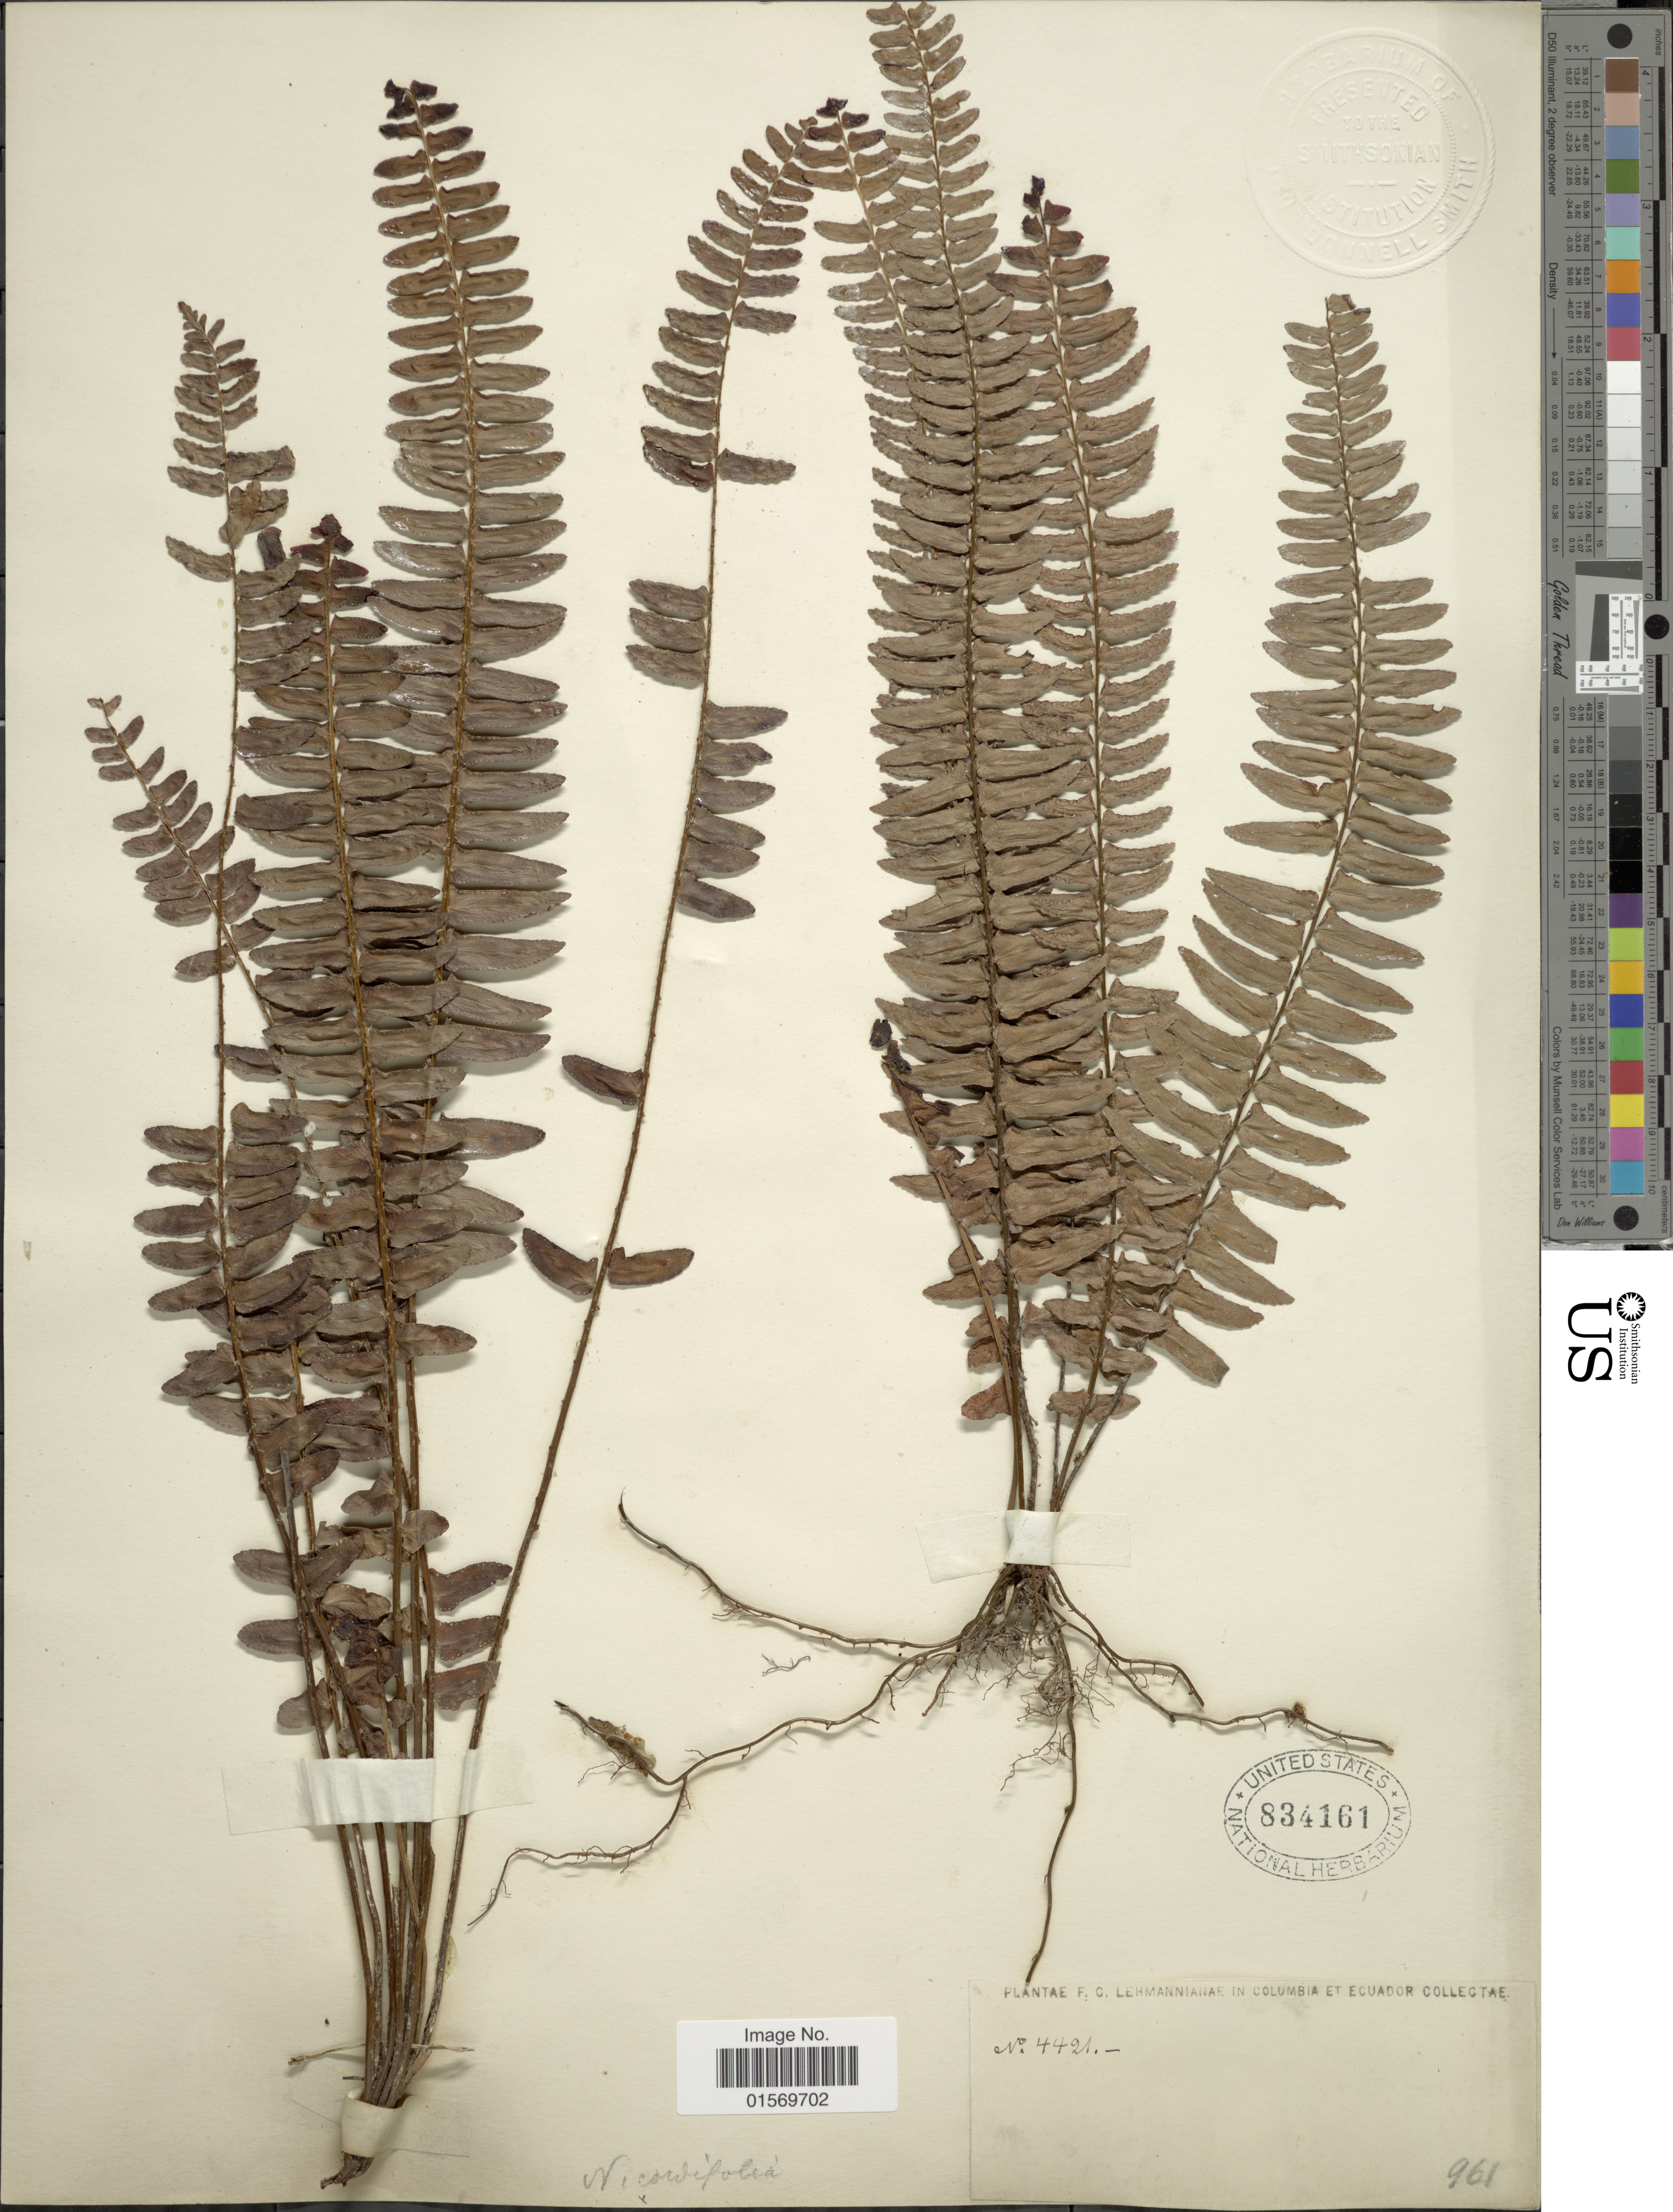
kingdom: Plantae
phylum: Tracheophyta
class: Polypodiopsida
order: Polypodiales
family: Nephrolepidaceae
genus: Nephrolepis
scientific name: Nephrolepis cordifolia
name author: (L.) C. Presl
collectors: F. C. Lehmann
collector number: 4421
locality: Columbia et Ecuador.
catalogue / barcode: US 834161